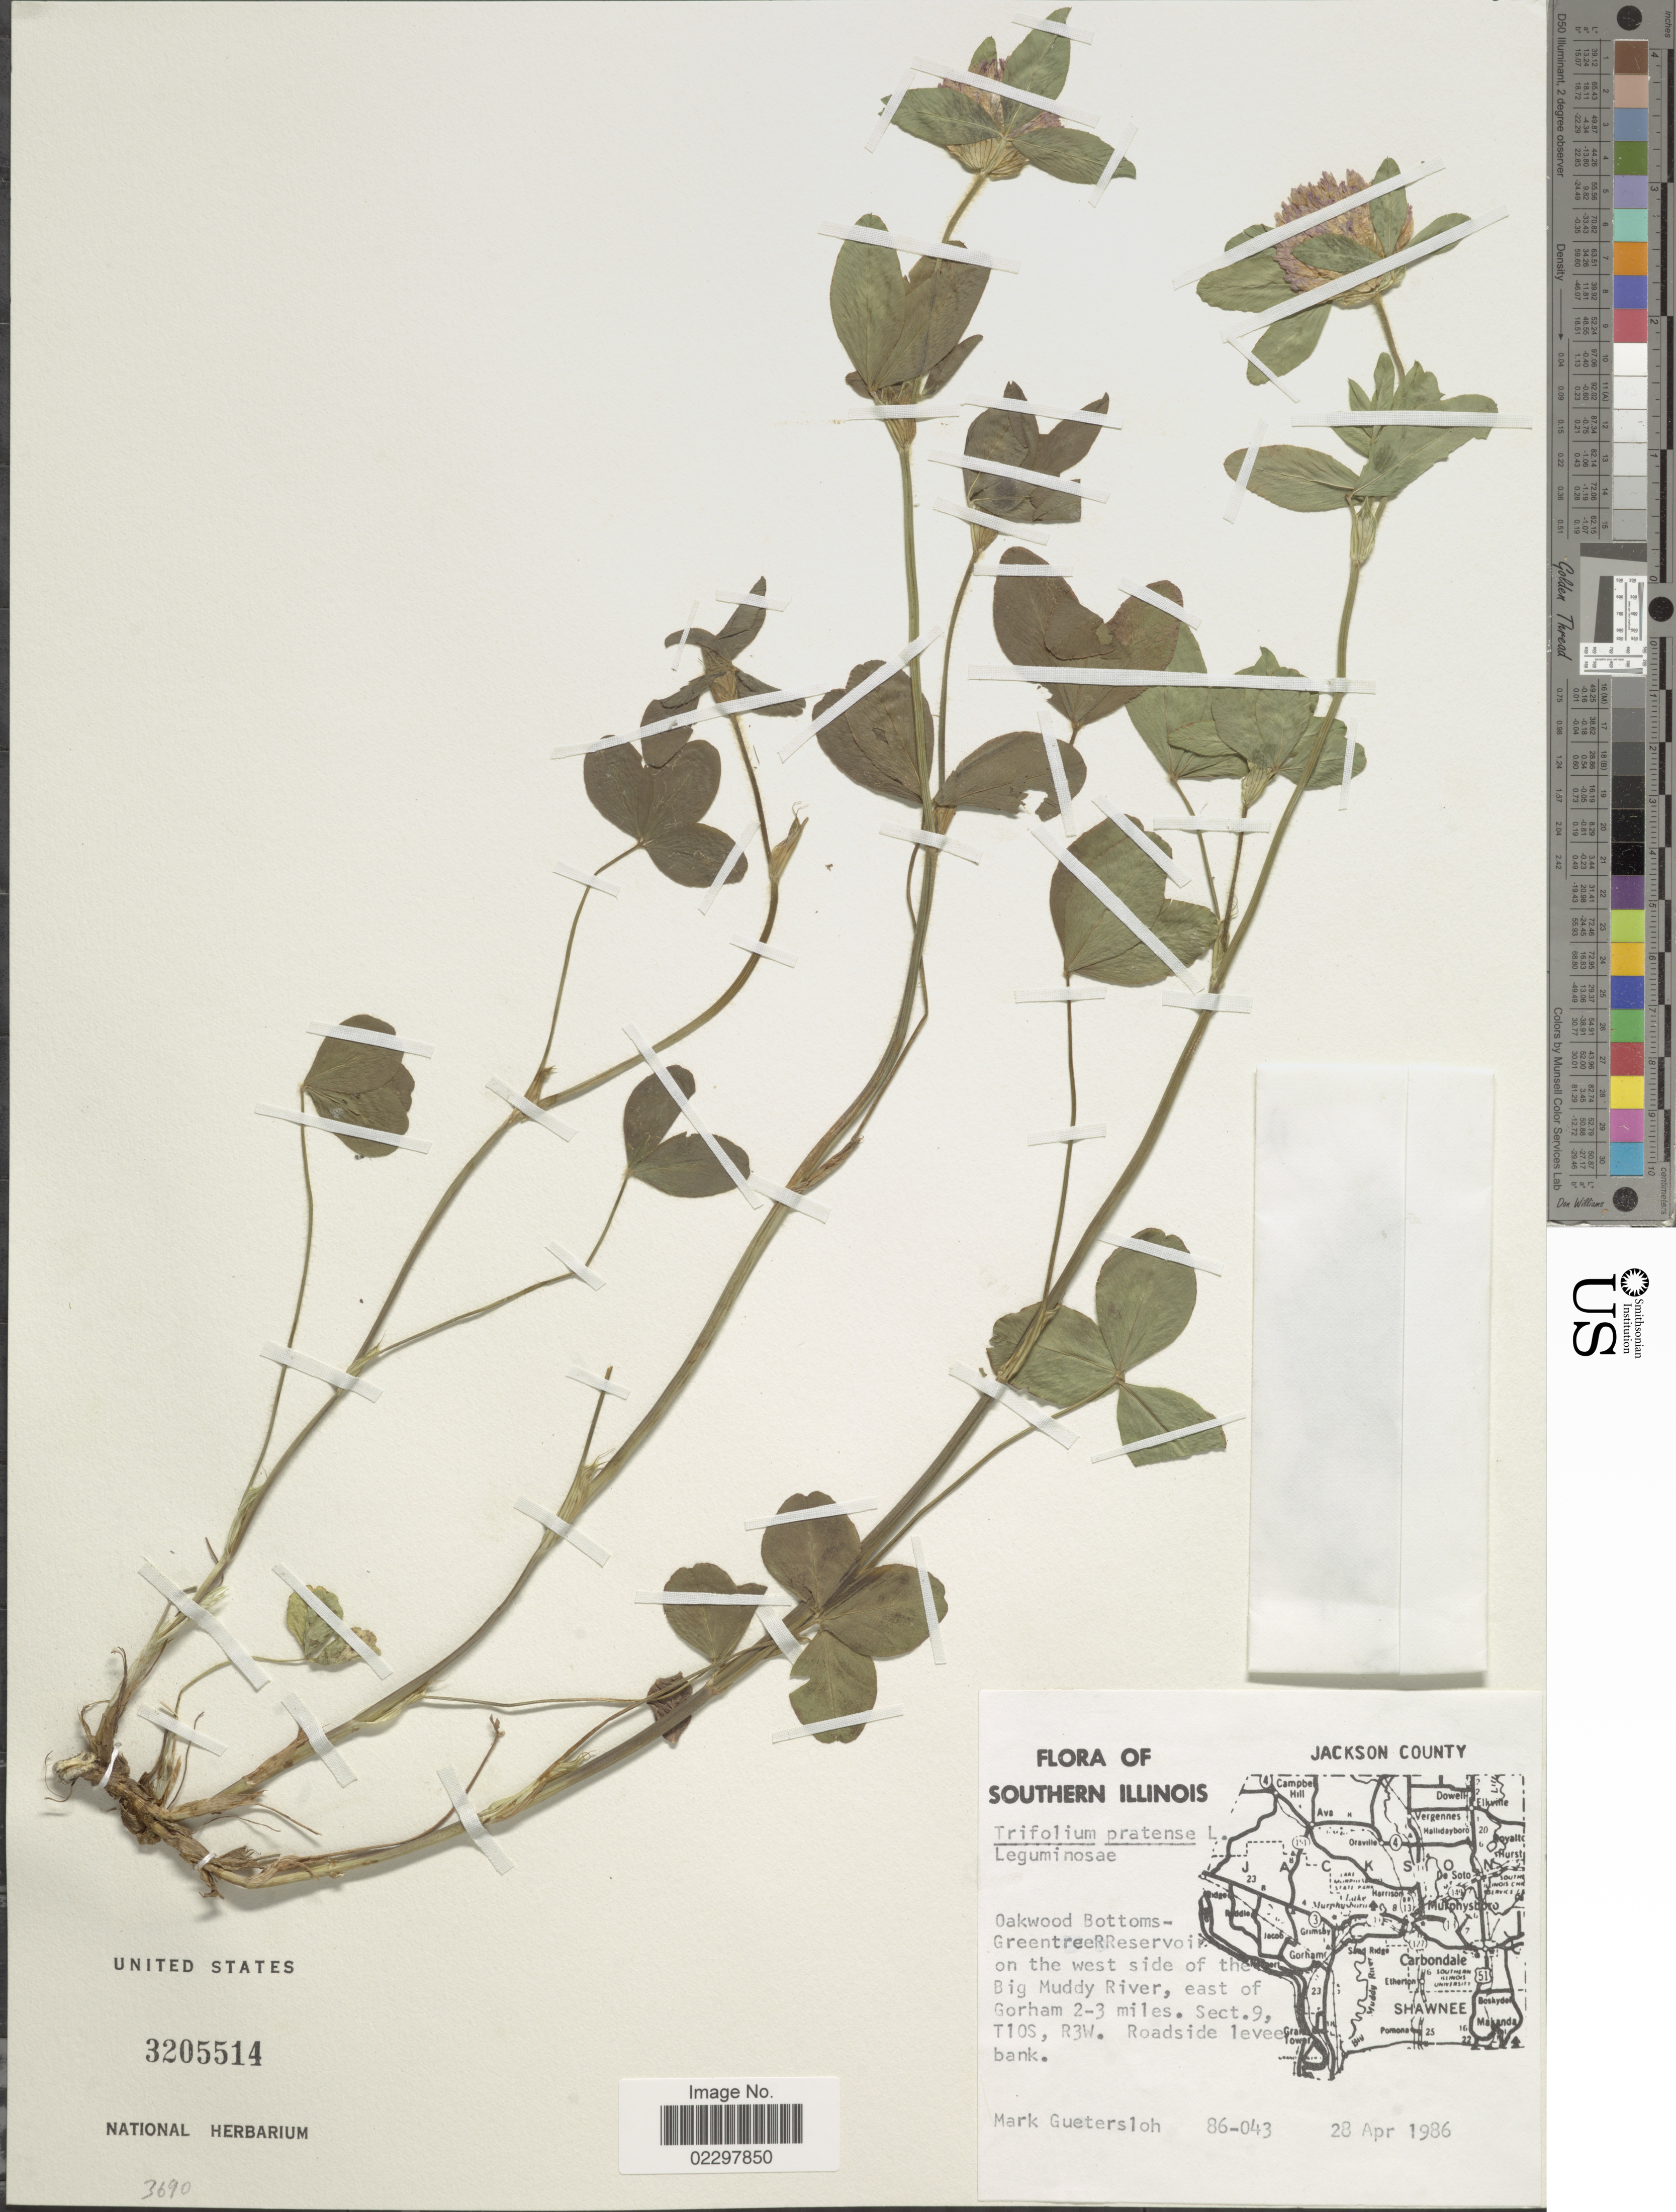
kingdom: Plantae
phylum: Tracheophyta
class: Magnoliopsida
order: Fabales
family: Fabaceae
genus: Trifolium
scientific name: Trifolium pratense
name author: L.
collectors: M. Guetersloh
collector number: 86-043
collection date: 1986-04-28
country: United States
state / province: Illinois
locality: Southern Illinois, Jackson County [unsure placement], Oakwood Bottoms-Greentree Reservoir on the west side of the Big Muddy River, east of Goham 2-3 miles. Sect.9, T10S, R3W, roadside levele bank.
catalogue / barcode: US 3205514